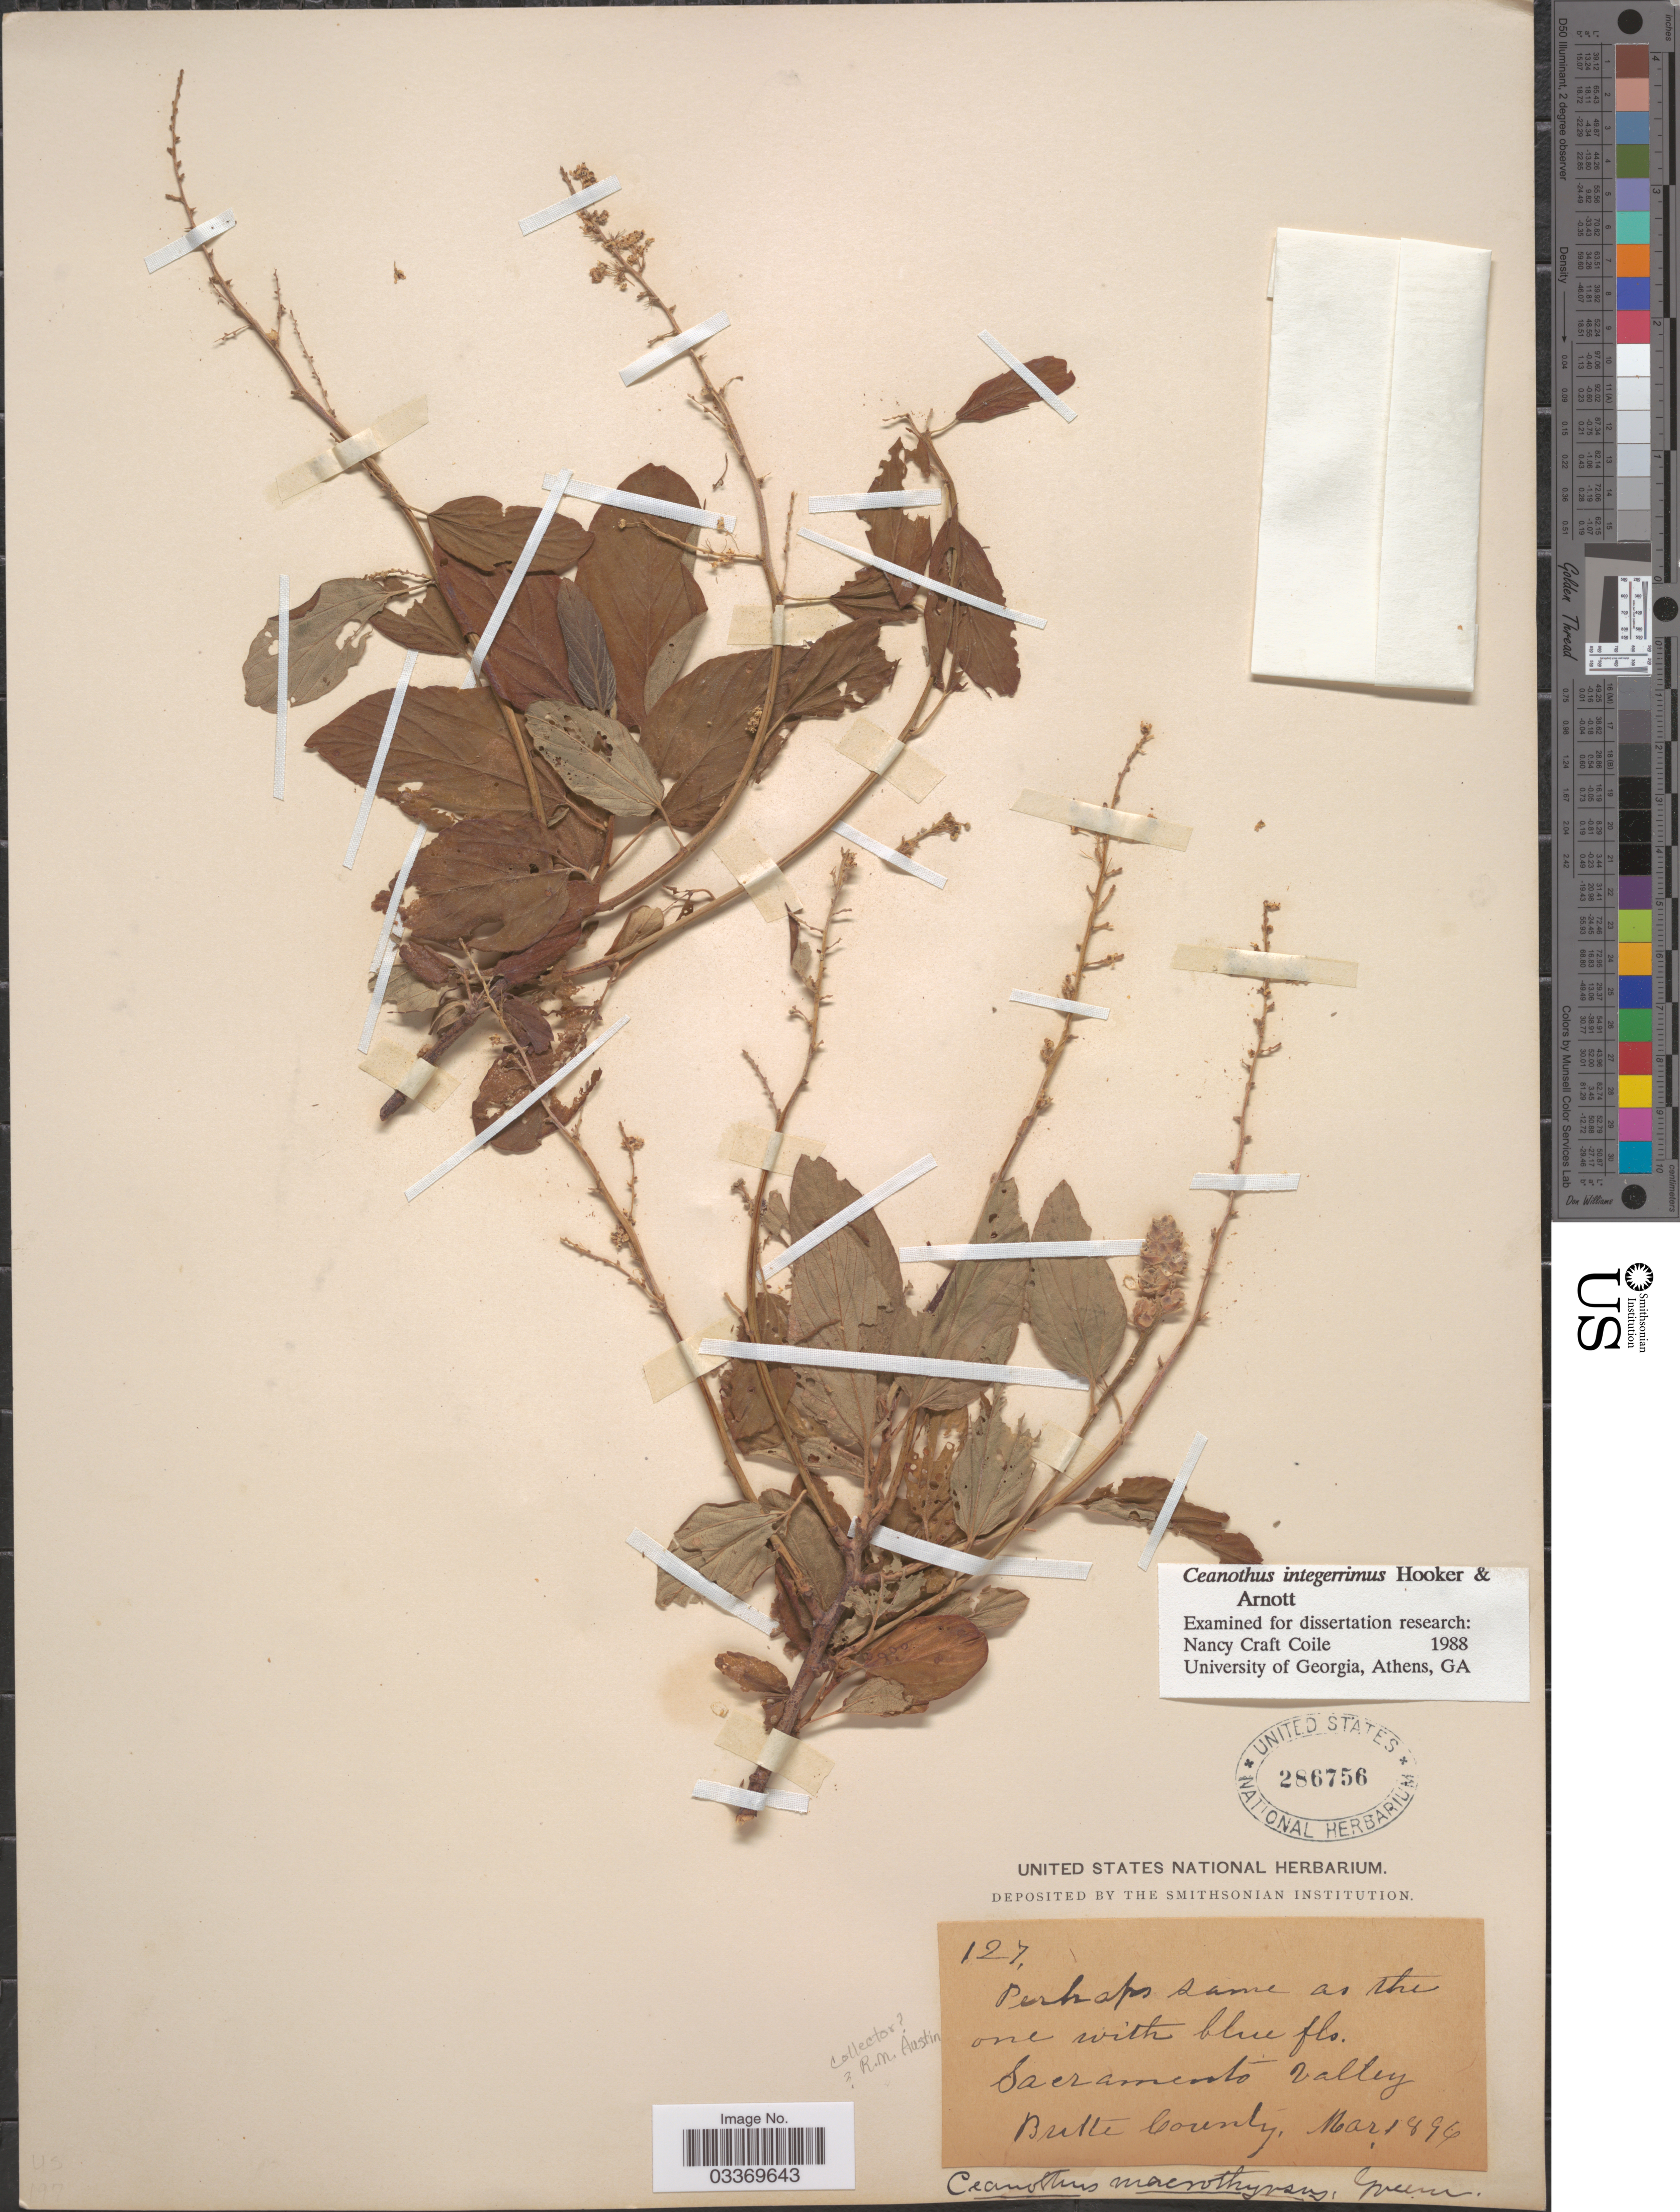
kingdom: Plantae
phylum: Tracheophyta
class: Magnoliopsida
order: Rosales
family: Rhamnaceae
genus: Ceanothus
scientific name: Ceanothus integerrimus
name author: Hook. & Arn.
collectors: R. Austin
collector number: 127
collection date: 1896-03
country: United States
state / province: California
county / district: Butte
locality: Sacramento Valley. Butte County.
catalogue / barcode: US 286756